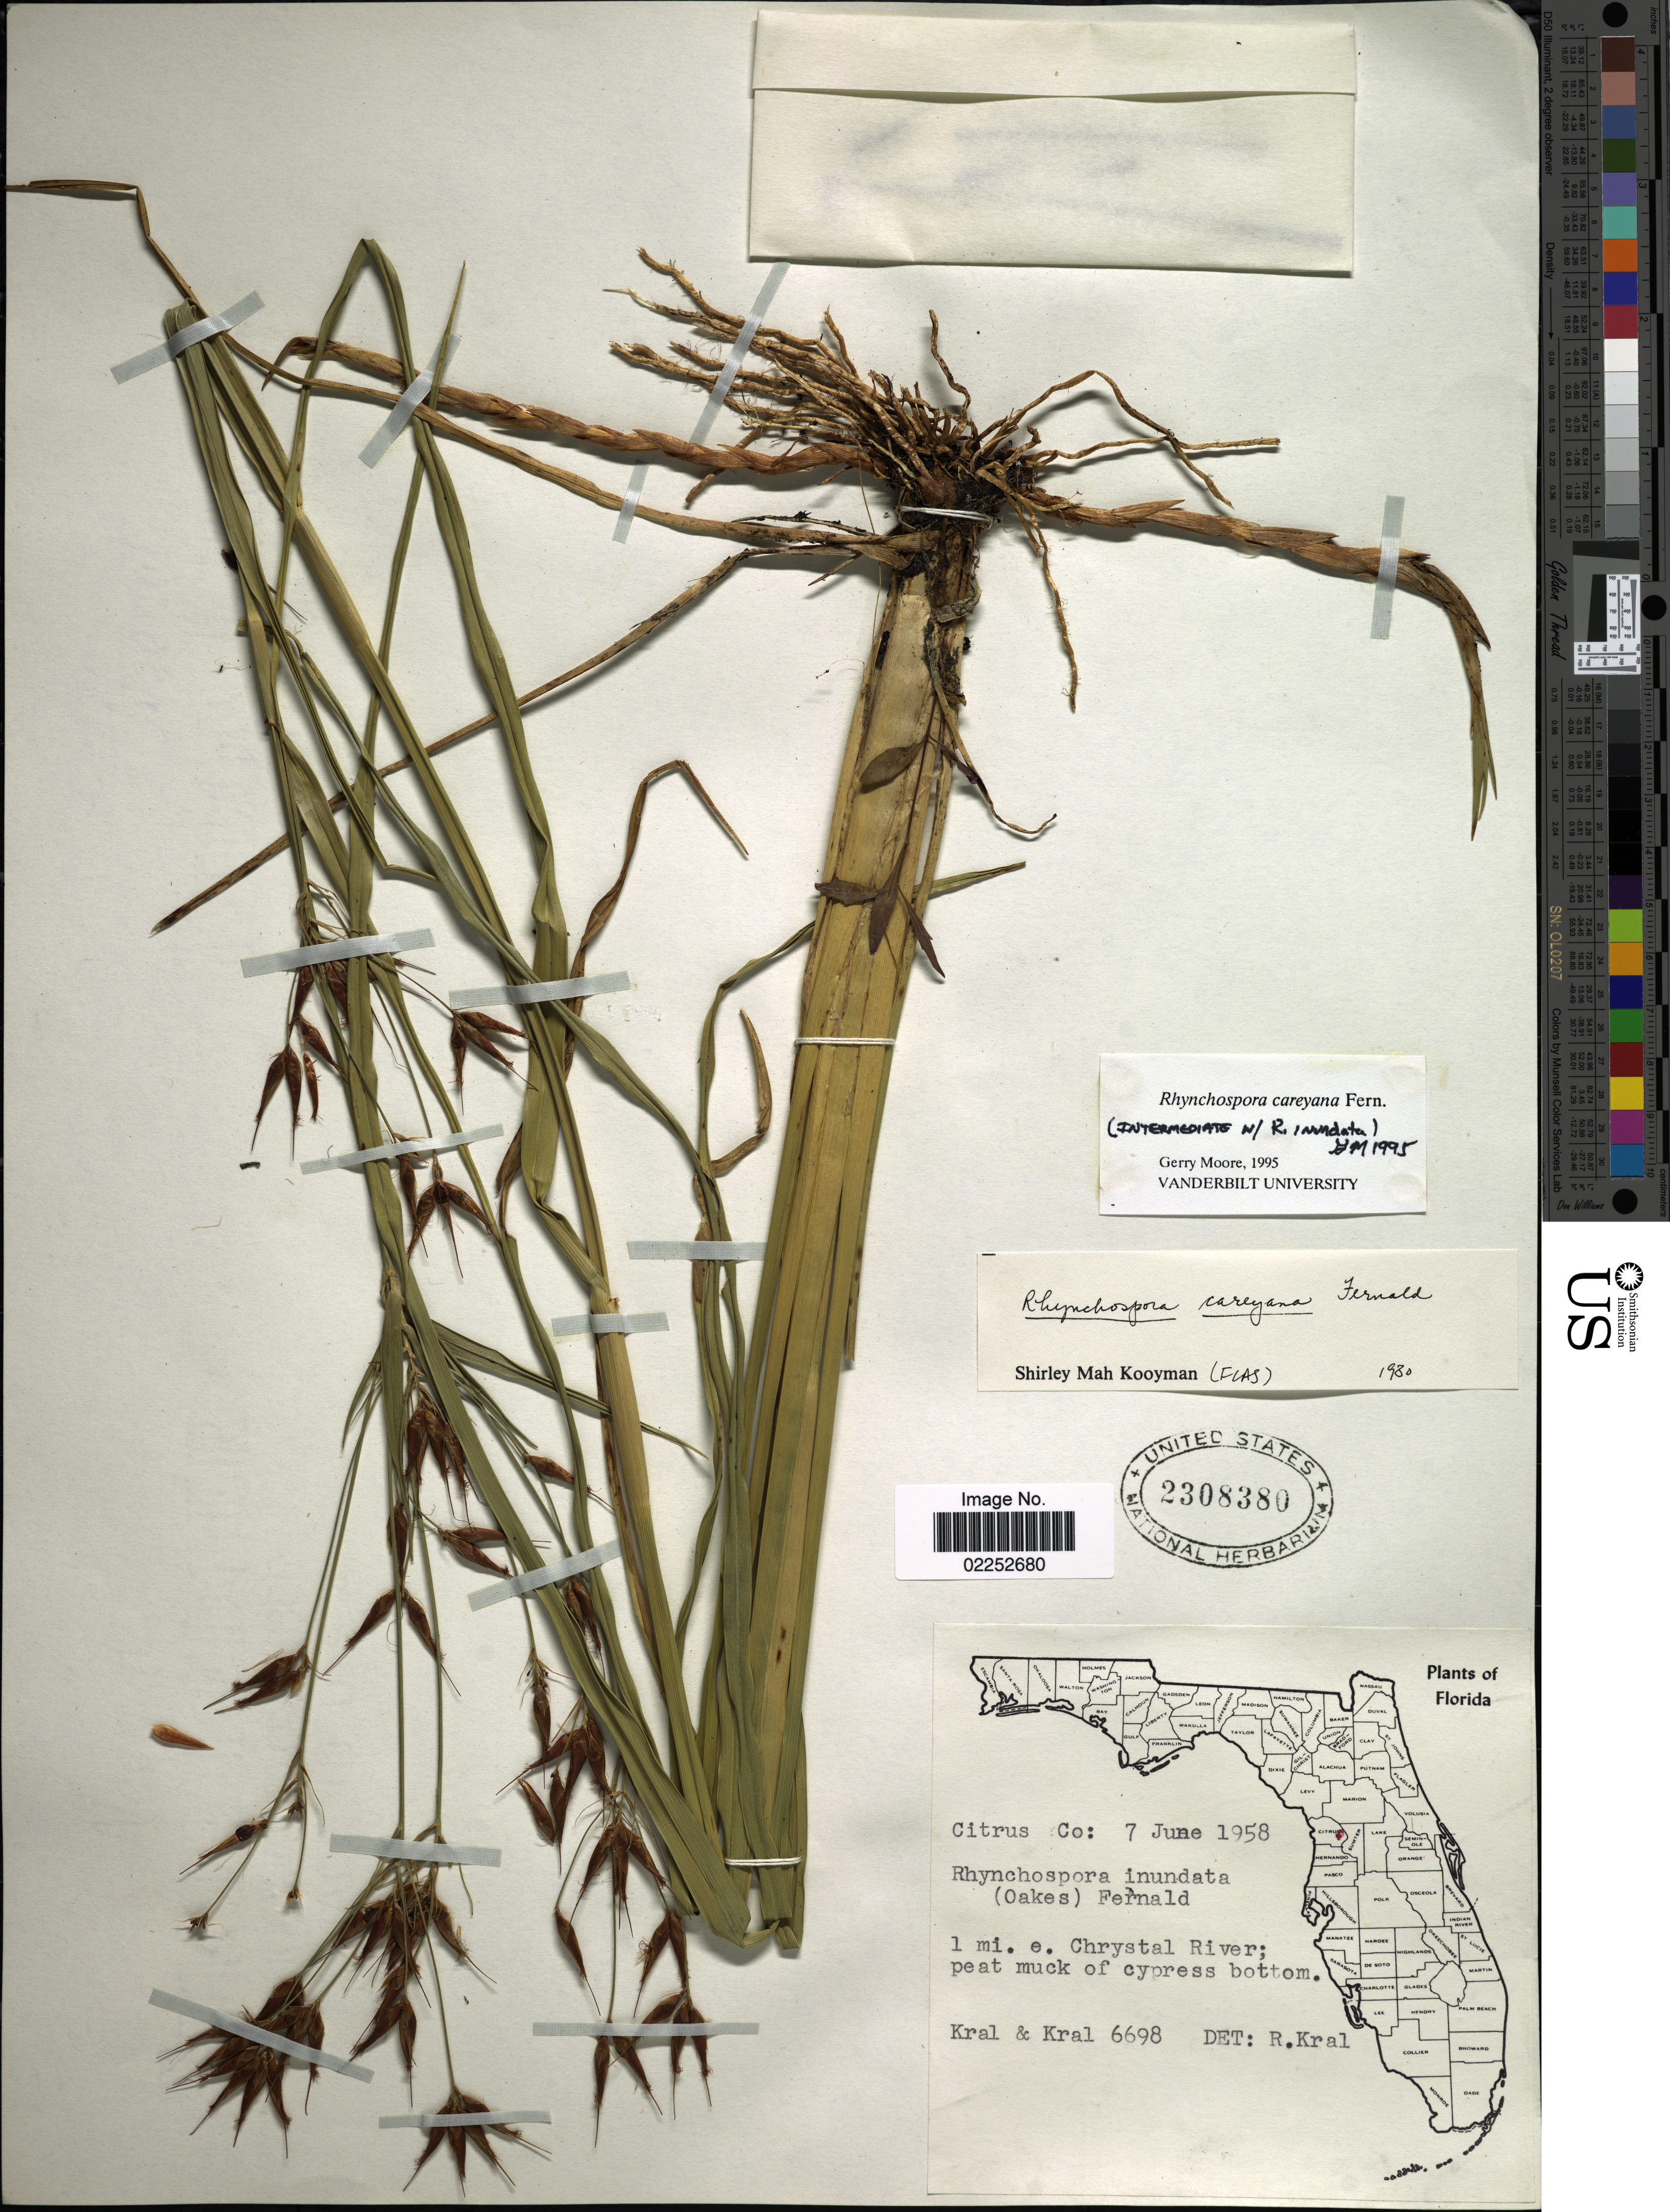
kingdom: Plantae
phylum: Tracheophyta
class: Liliopsida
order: Poales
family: Cyperaceae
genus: Rhynchospora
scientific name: Rhynchospora careyana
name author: Fernald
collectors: -- Kral & -- Kral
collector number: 6698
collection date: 1958-06-07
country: United States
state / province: Florida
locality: Citrus Co, 1 mi e Chrystal River; peat muck of cypress bottom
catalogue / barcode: US 2308380